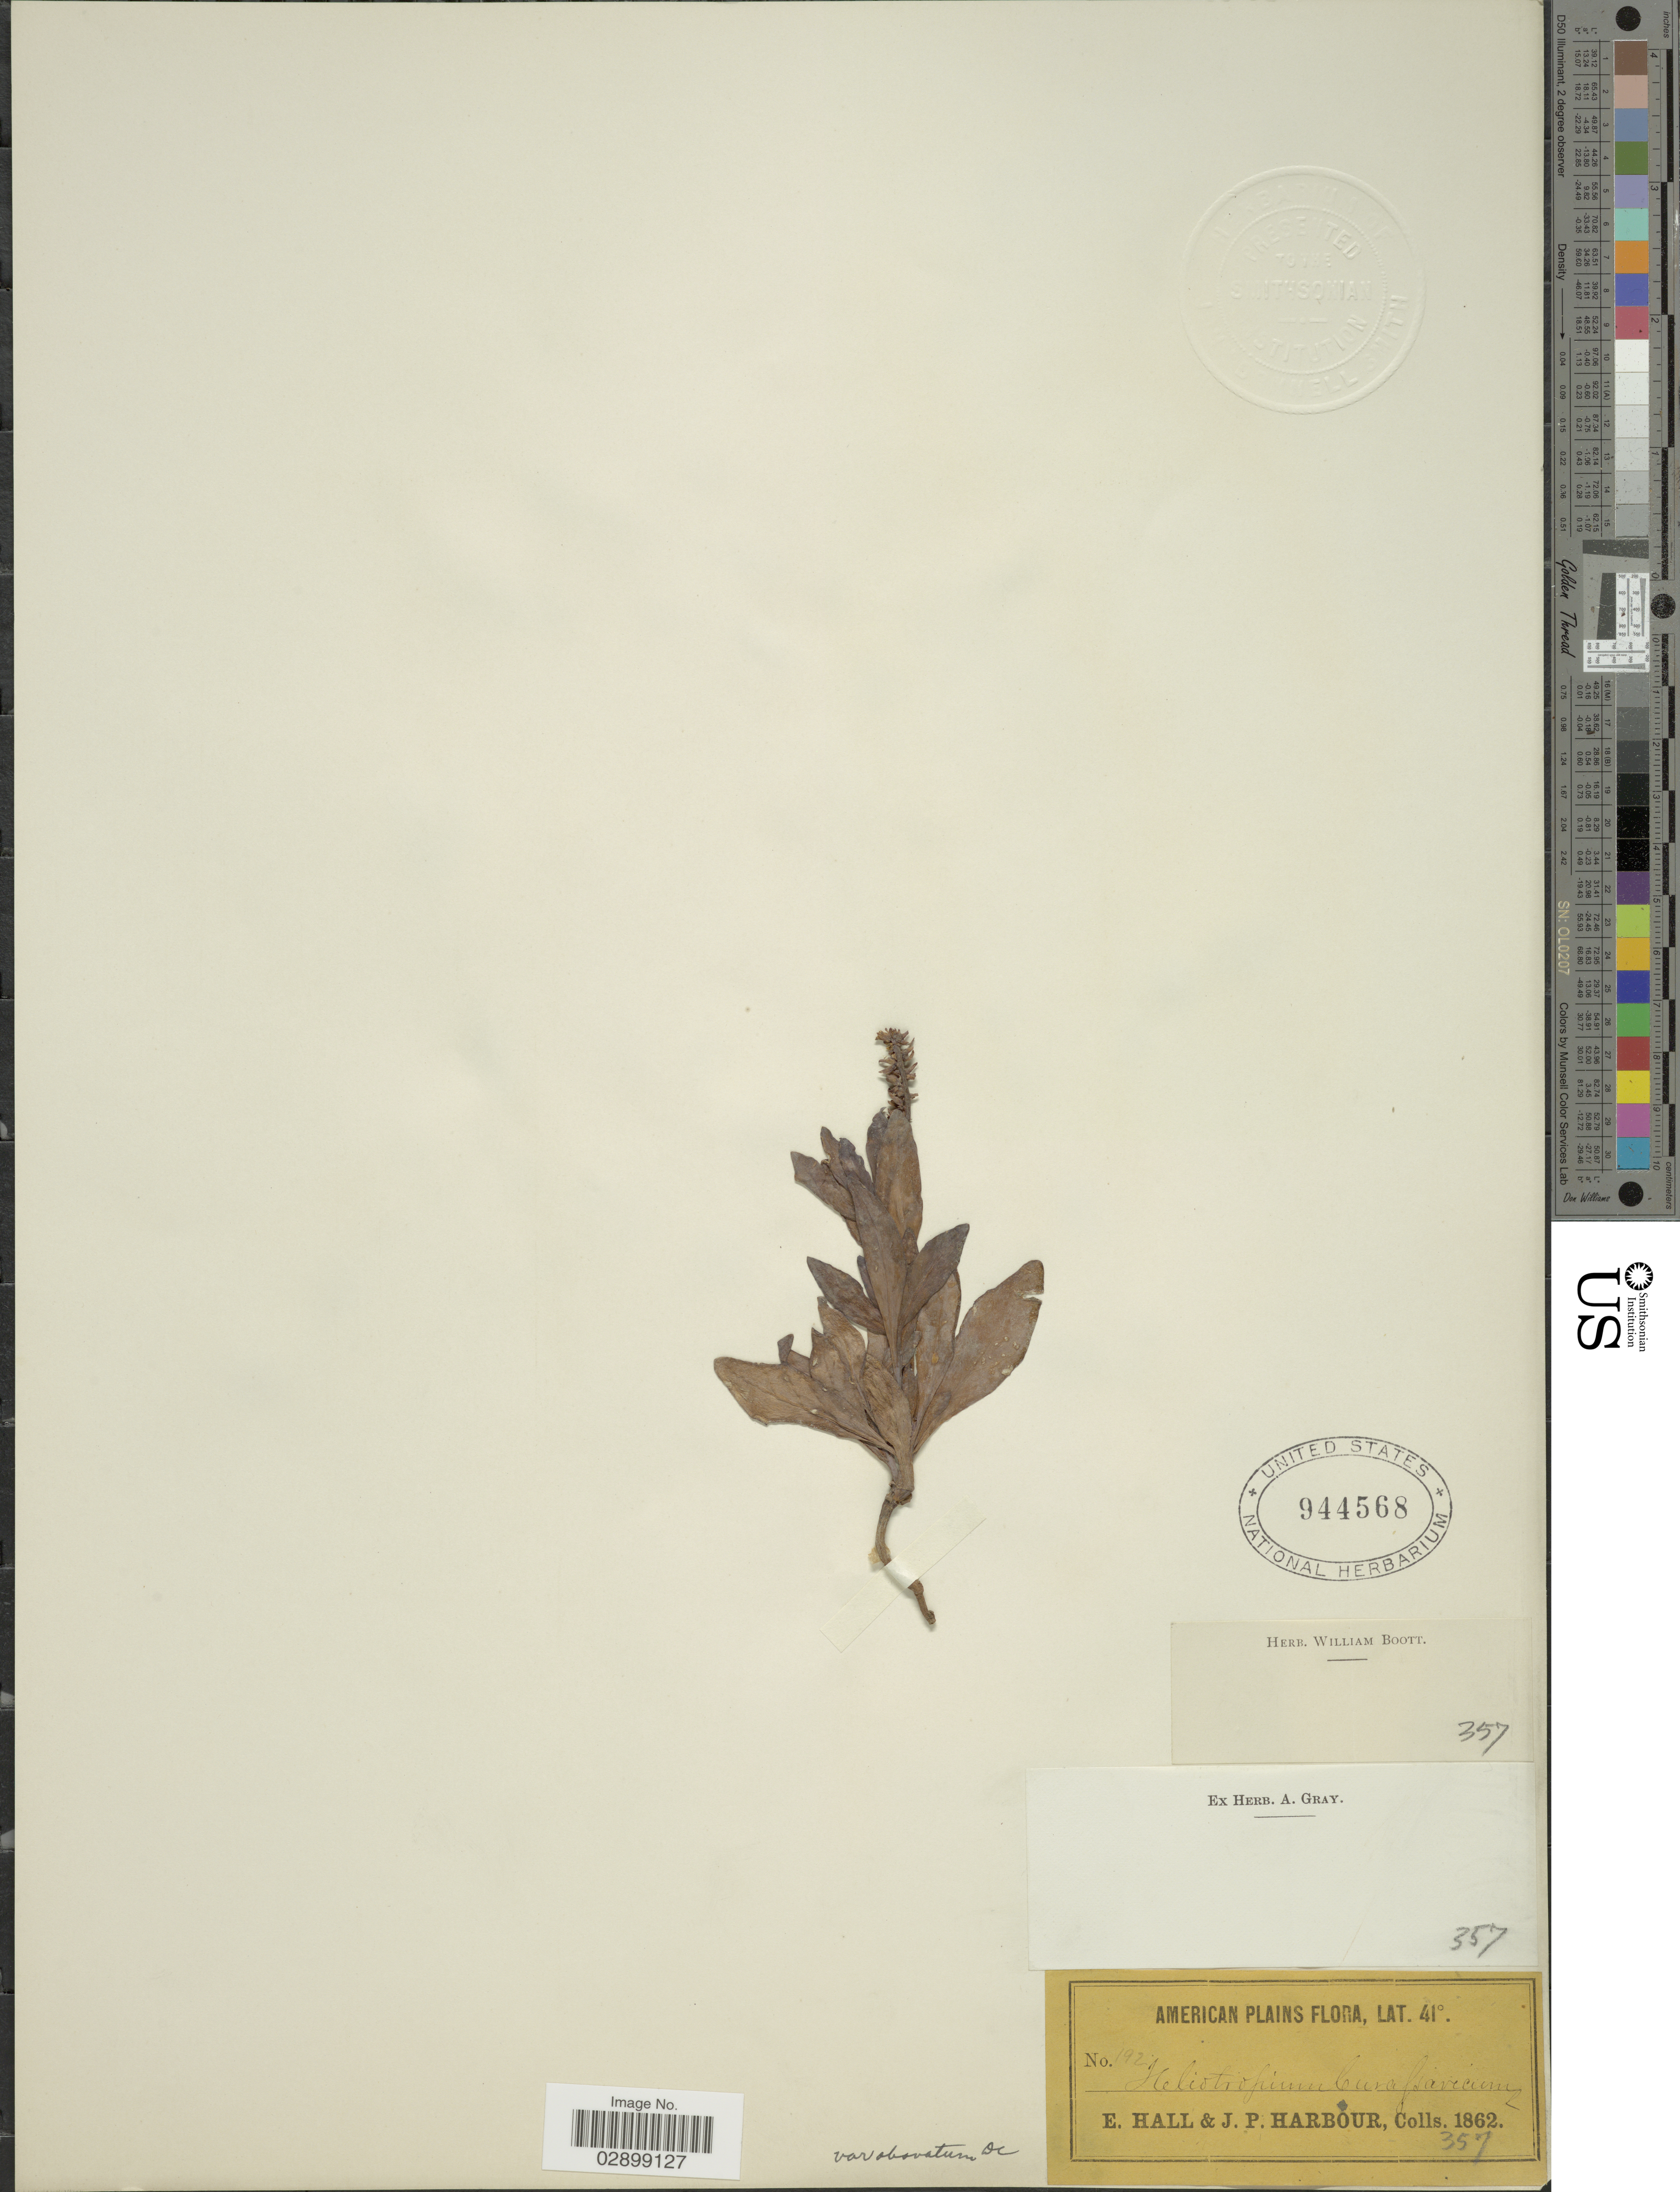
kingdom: Plantae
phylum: Tracheophyta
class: Magnoliopsida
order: Boraginales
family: Heliotropiaceae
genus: Heliotropium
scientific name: Heliotropium curassavicum subsp. obovatum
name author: (DC.) Á. Löve & D. Löve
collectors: E. Hall & J. Harbour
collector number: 192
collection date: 1862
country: United States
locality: American Plains.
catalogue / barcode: US 944568